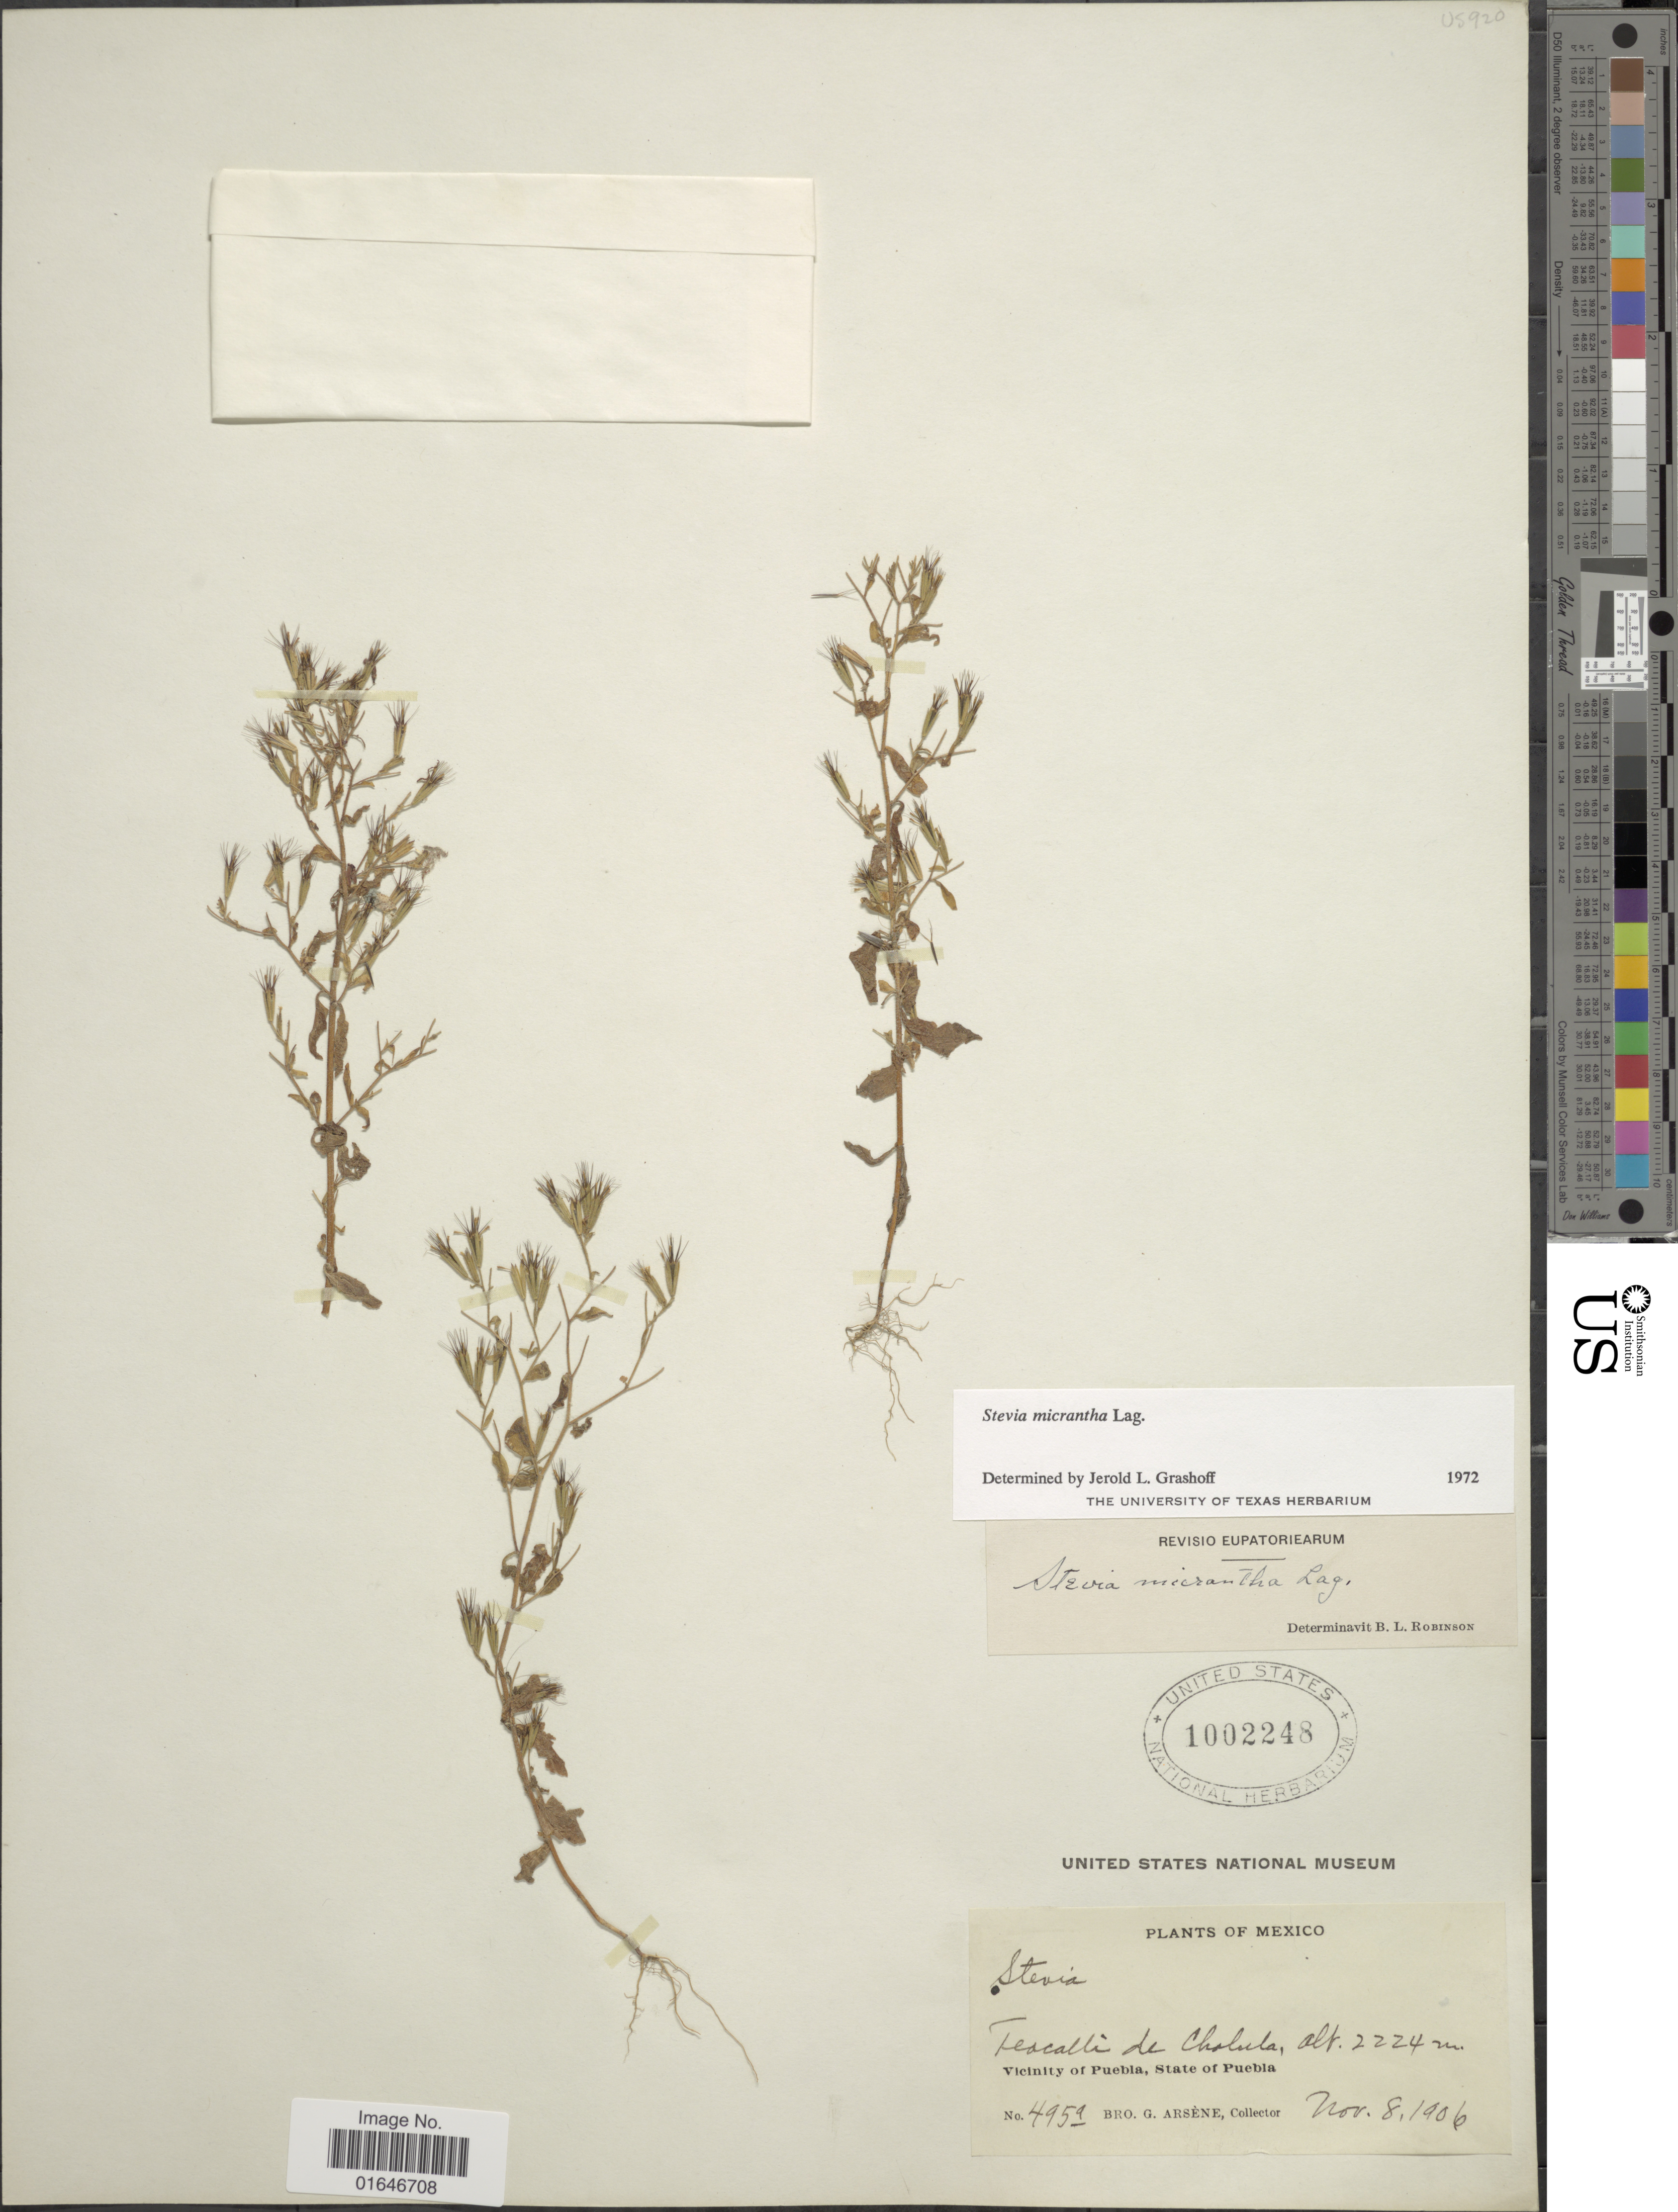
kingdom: Plantae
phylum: Tracheophyta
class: Magnoliopsida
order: Asterales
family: Asteraceae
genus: Stevia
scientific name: Stevia micrantha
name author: Lag.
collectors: Bro. G. Arsène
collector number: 495a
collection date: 1906-11-08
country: Mexico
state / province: Puebla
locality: Teacalli de Choluda, vicinity of Puebla.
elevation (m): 2224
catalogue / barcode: US 1002248